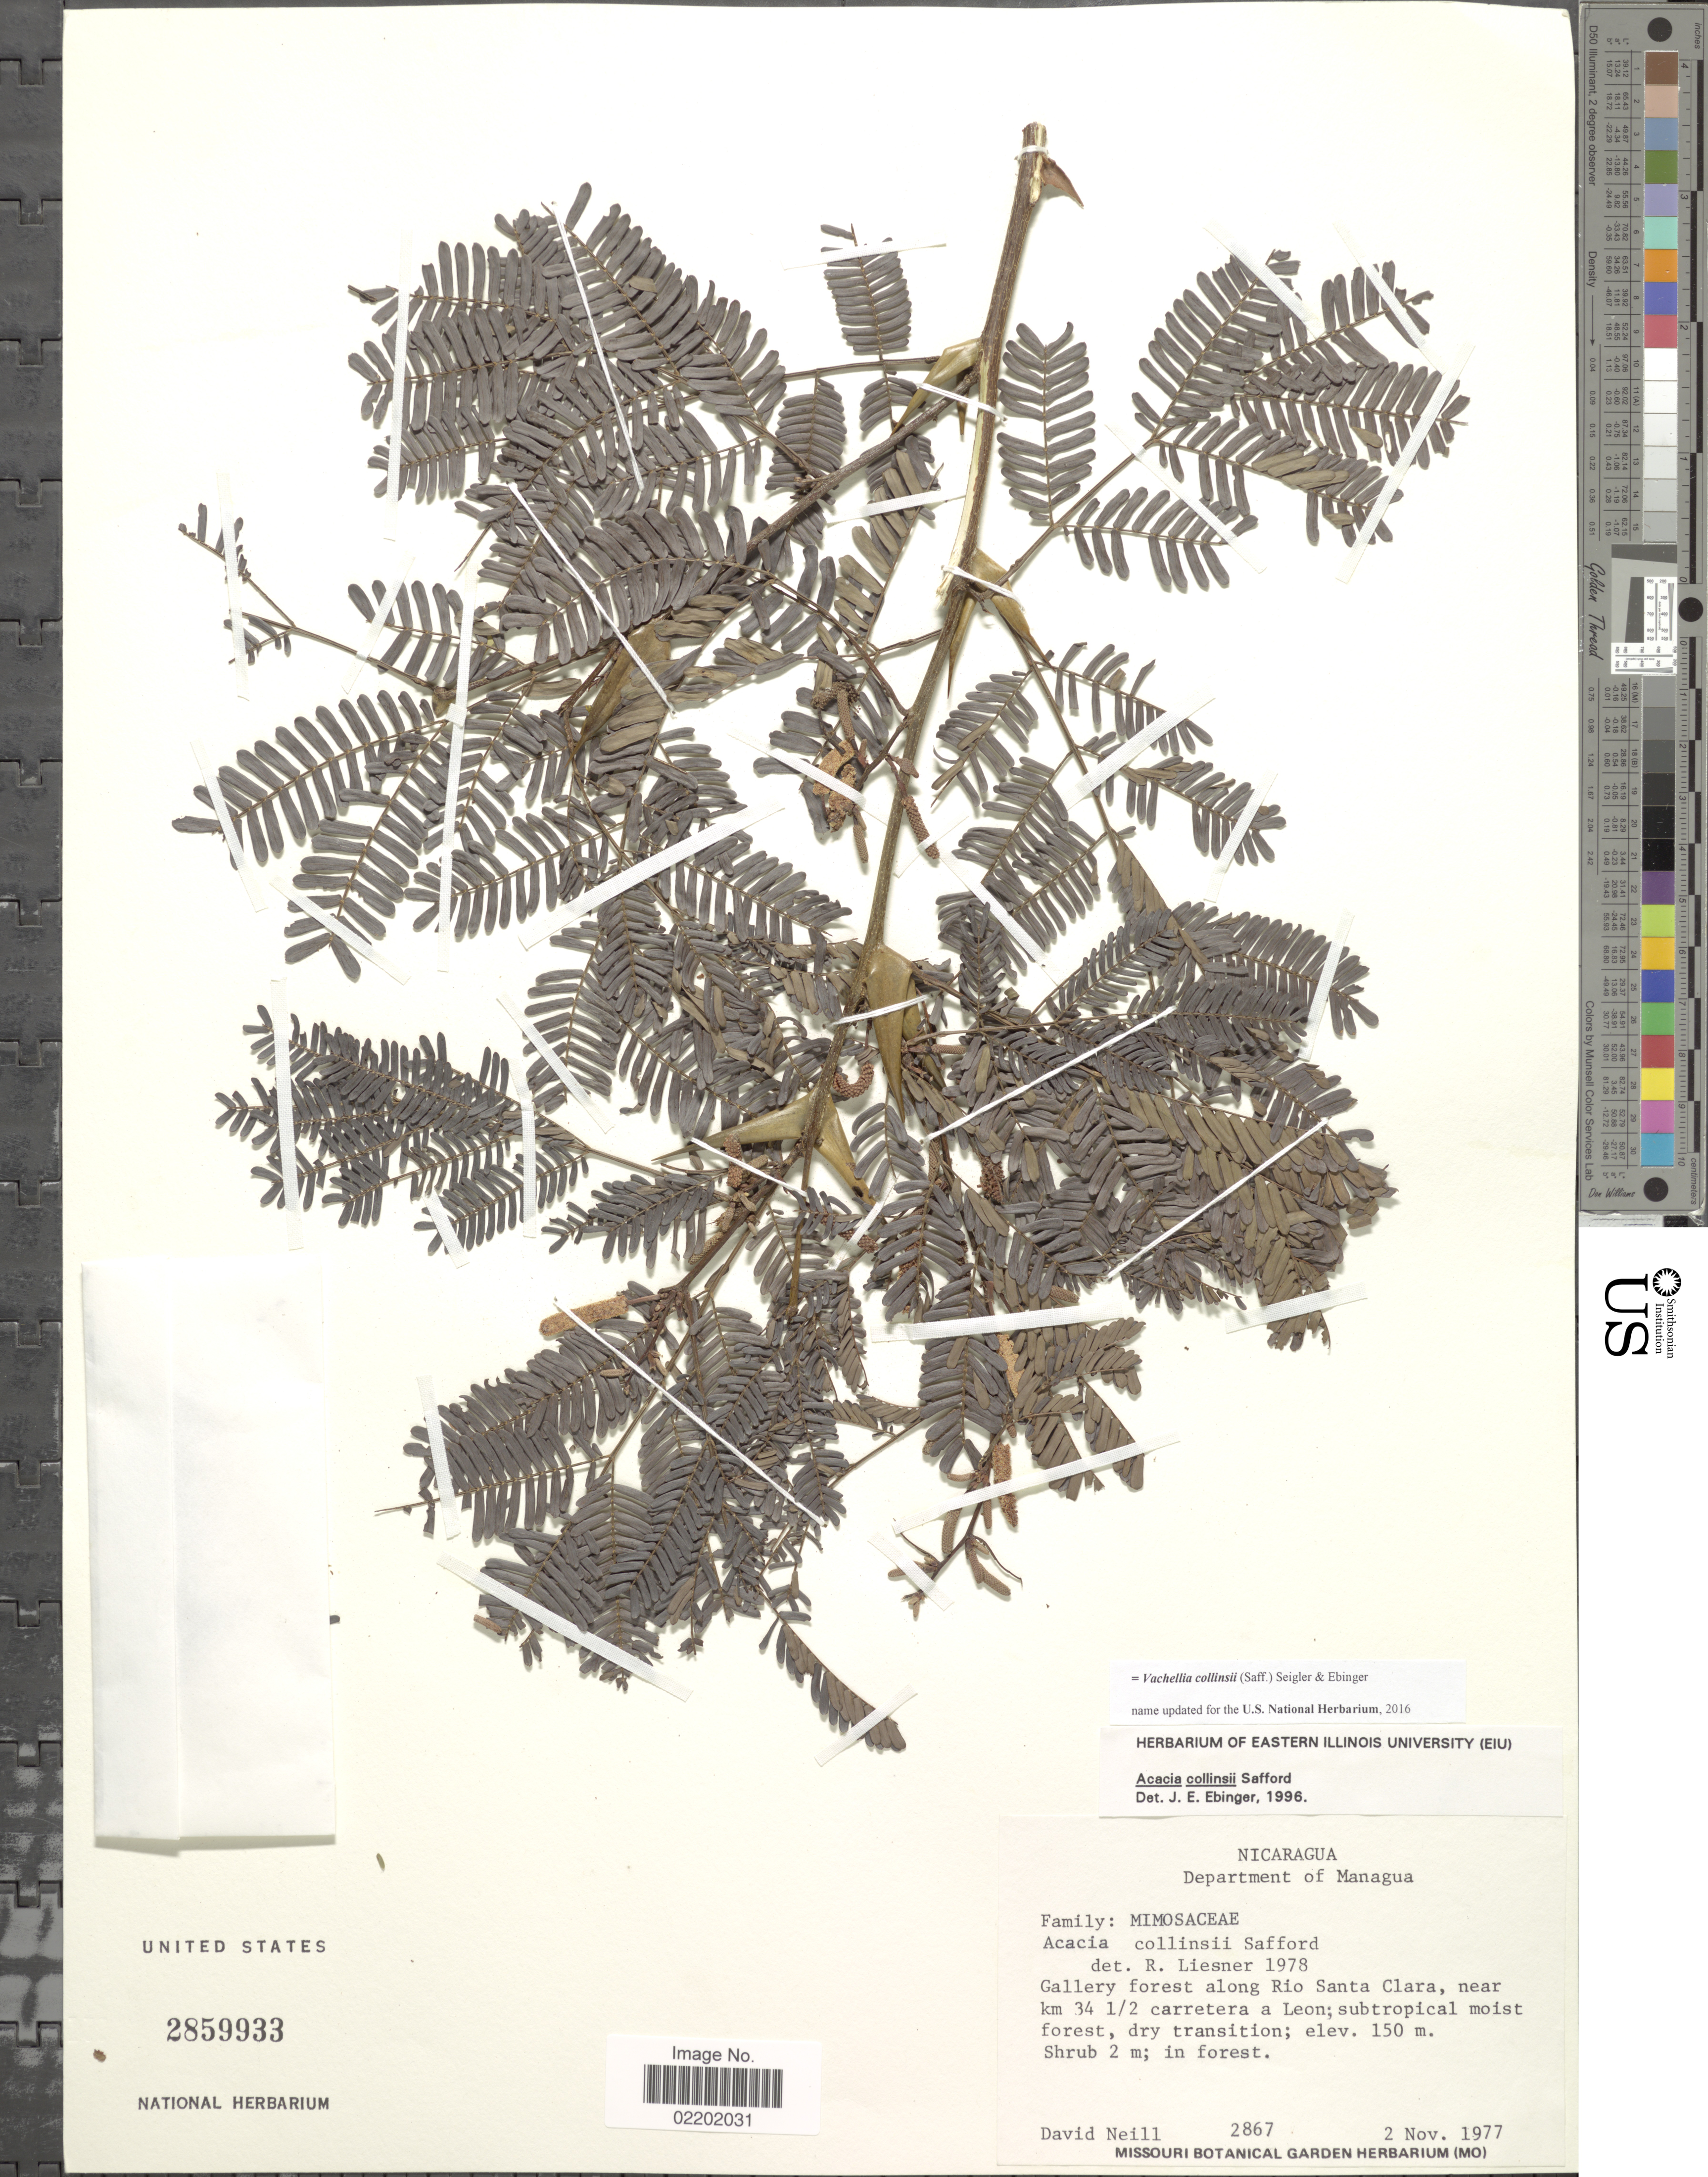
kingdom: Plantae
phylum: Tracheophyta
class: Magnoliopsida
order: Fabales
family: Fabaceae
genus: Vachellia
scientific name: Vachellia collinsii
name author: (Saff.) Seigler & Ebinger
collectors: D. Neill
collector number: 2867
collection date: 1977-11-02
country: Nicaragua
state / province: Managua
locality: Gallery forest along Rio Santa Clara, near km 34½ carretera a Leon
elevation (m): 150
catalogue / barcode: US 2859933